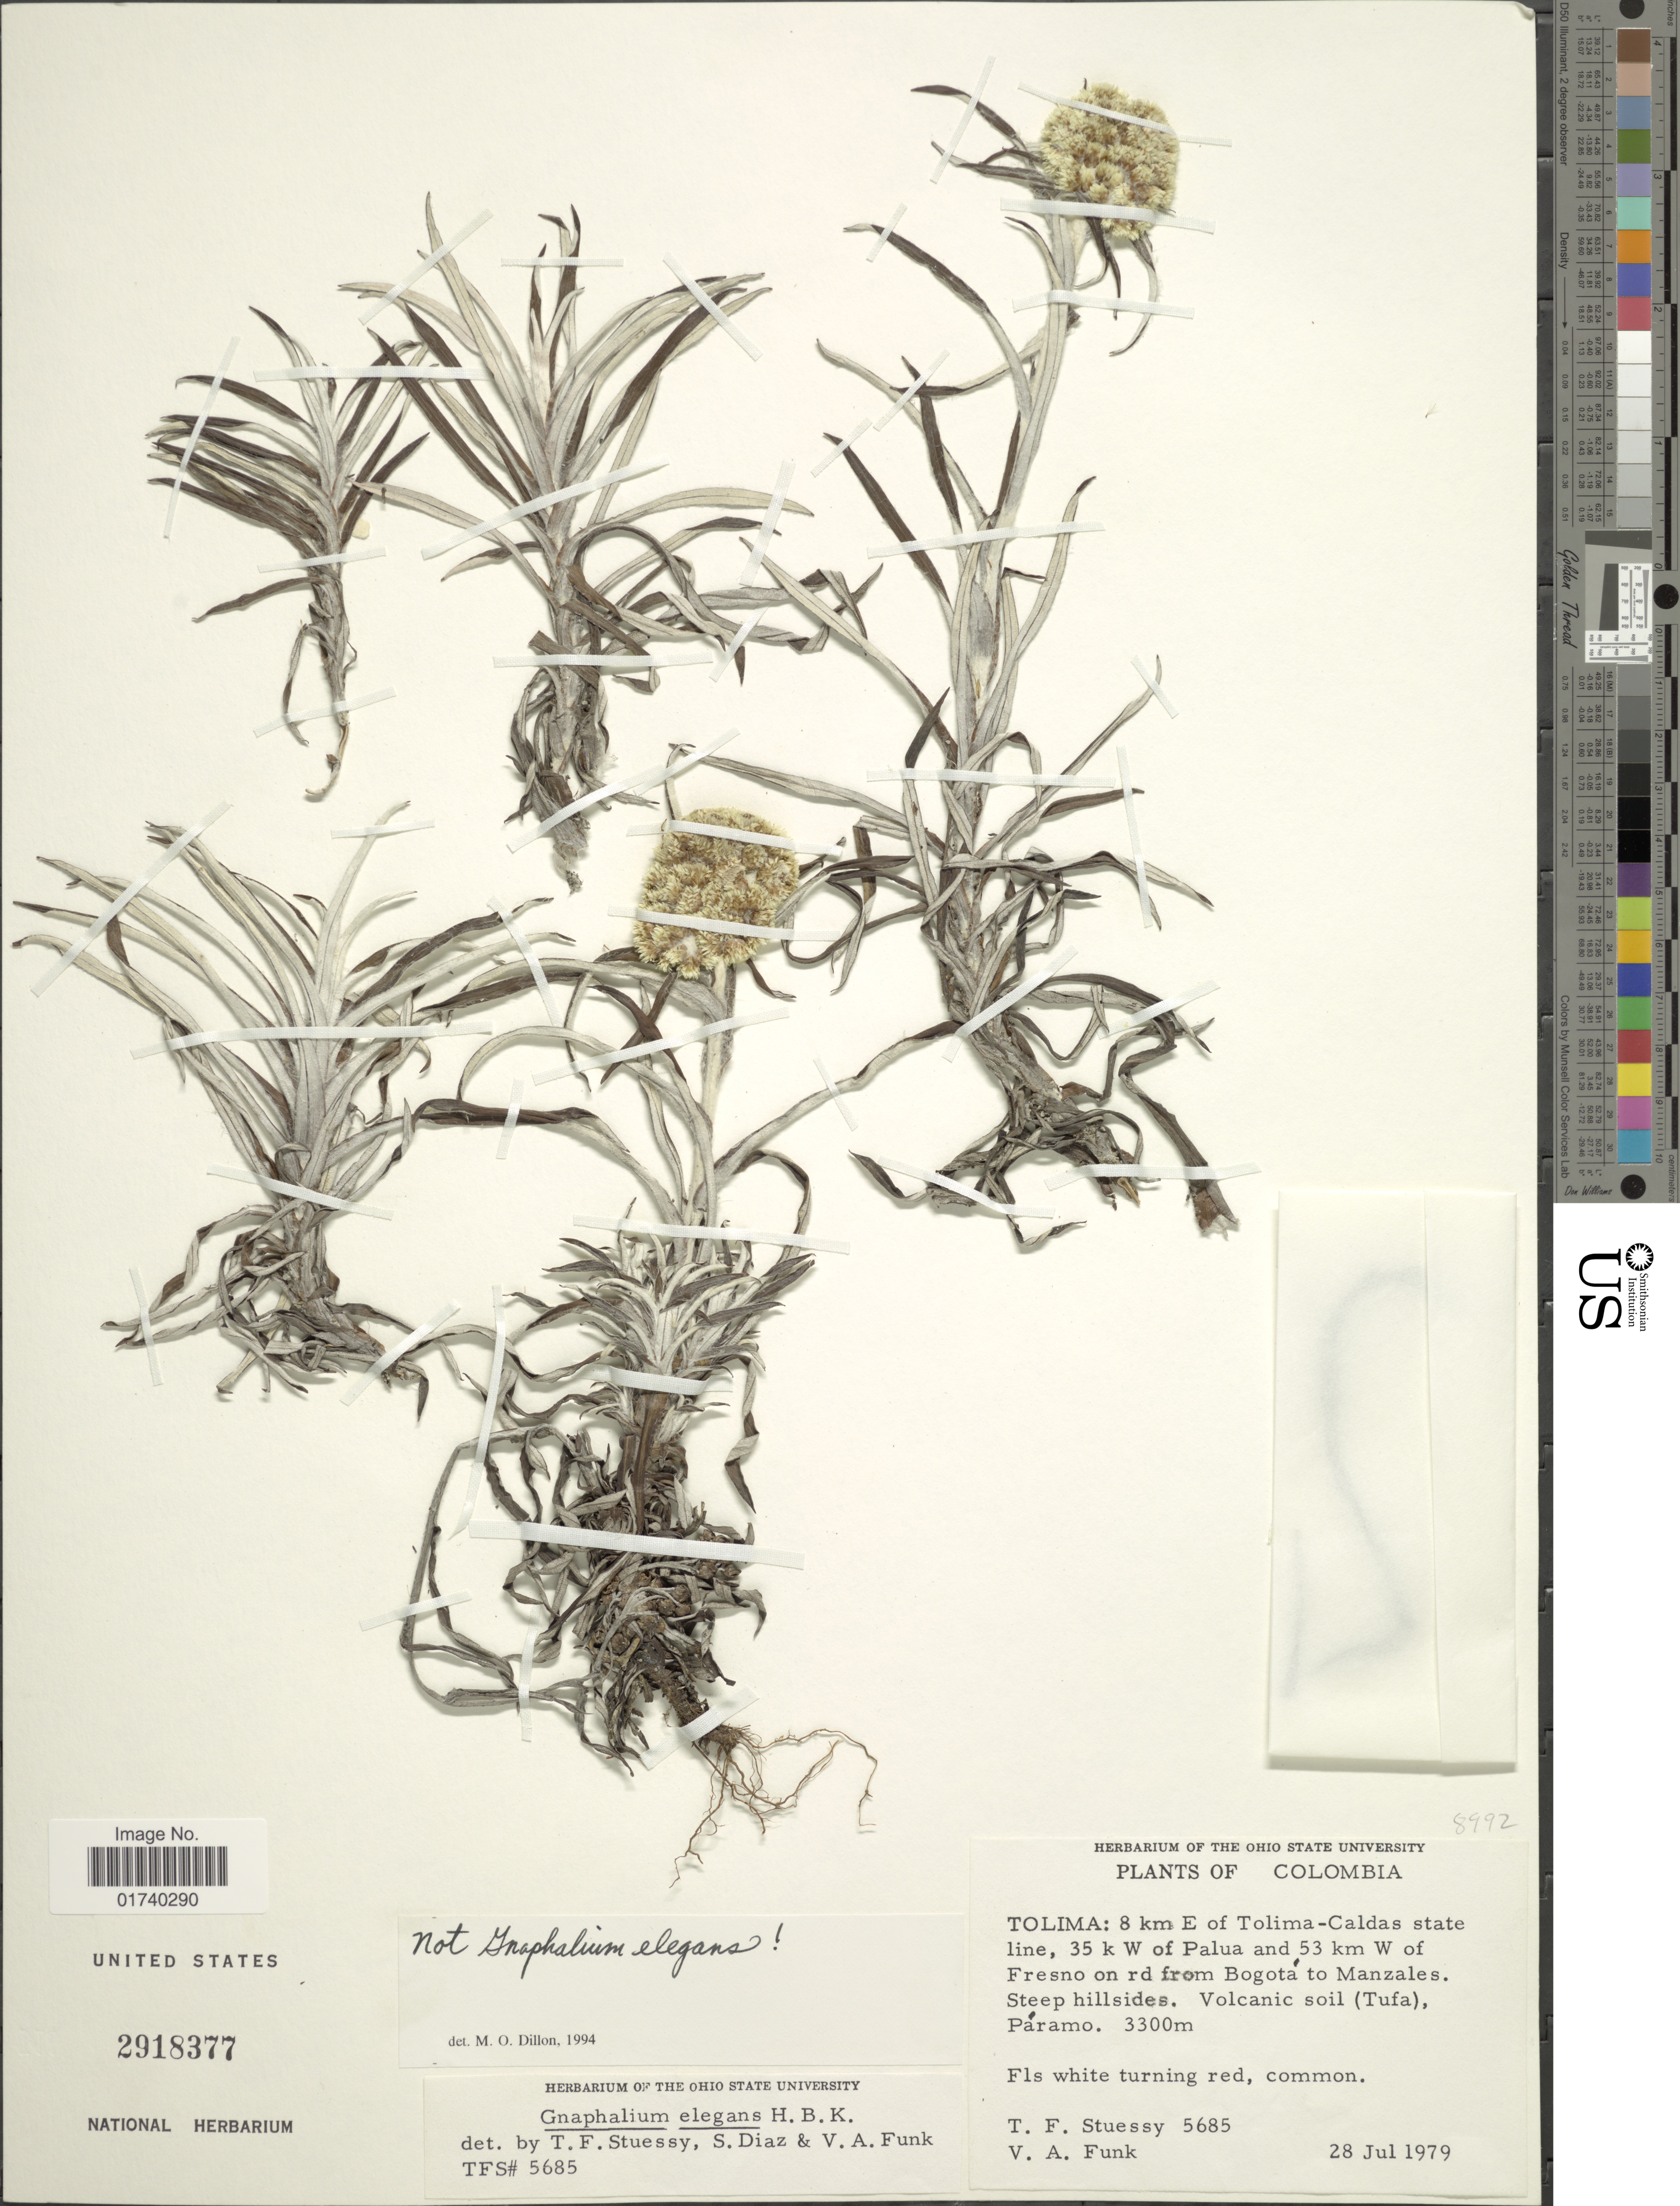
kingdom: Plantae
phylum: Tracheophyta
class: Magnoliopsida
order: Asterales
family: Asteraceae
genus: Pseudognaphalium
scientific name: Pseudognaphalium antennarioides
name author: (DC.) Anderb.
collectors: T. Stuessy & V. Funk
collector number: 5685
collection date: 1979-07-28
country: Colombia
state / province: Tolima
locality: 8 km E of Tolima - Caldas state line, 35 k W of Palua and 53 km W of fresno on rd Bogota to Manzales, steep hillsides, Volcanic soil ( Tufa ), Paramo.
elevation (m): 3300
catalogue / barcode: US 2918377